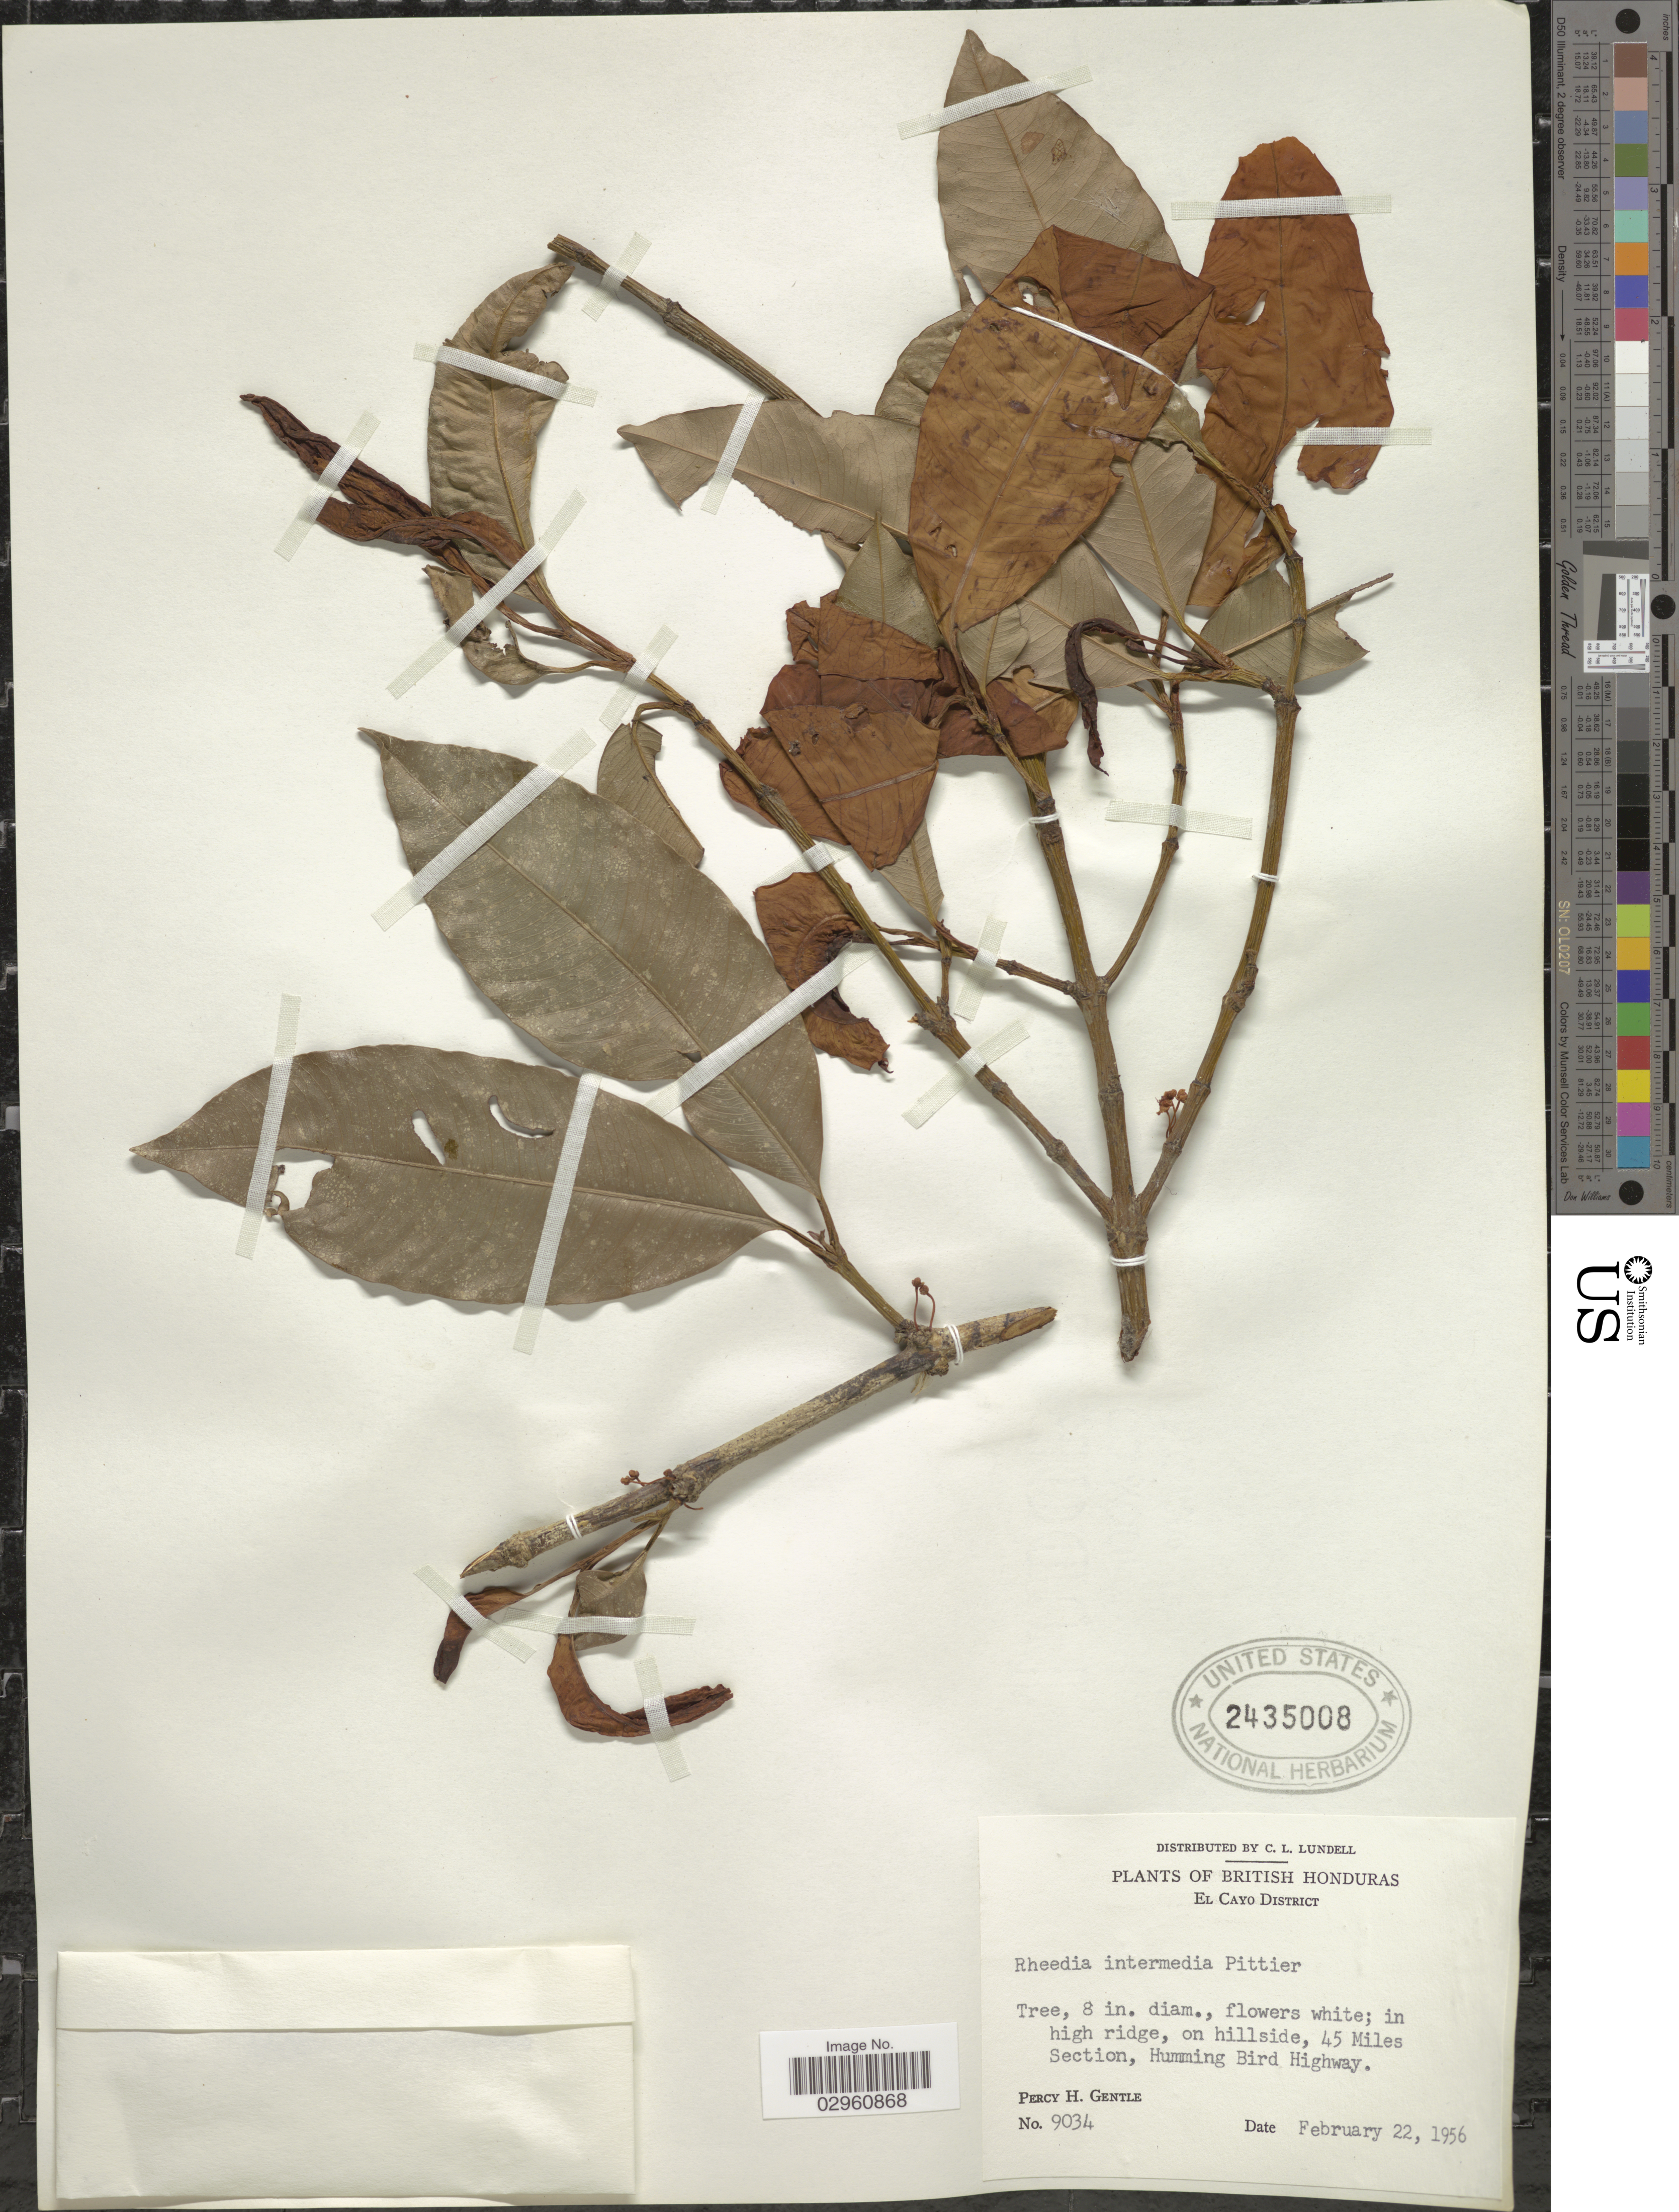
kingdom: Plantae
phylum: Tracheophyta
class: Magnoliopsida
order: Malpighiales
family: Clusiaceae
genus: Garcinia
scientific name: Garcinia intermedia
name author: (Pittier) Hammel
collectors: P. H. Gentle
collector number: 9034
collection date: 1956-02-22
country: Belize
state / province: Cayo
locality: British Honduras. El Cayo District. In hillside, 45 Miles Section, Humming Bird Highway.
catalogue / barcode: US 2435008